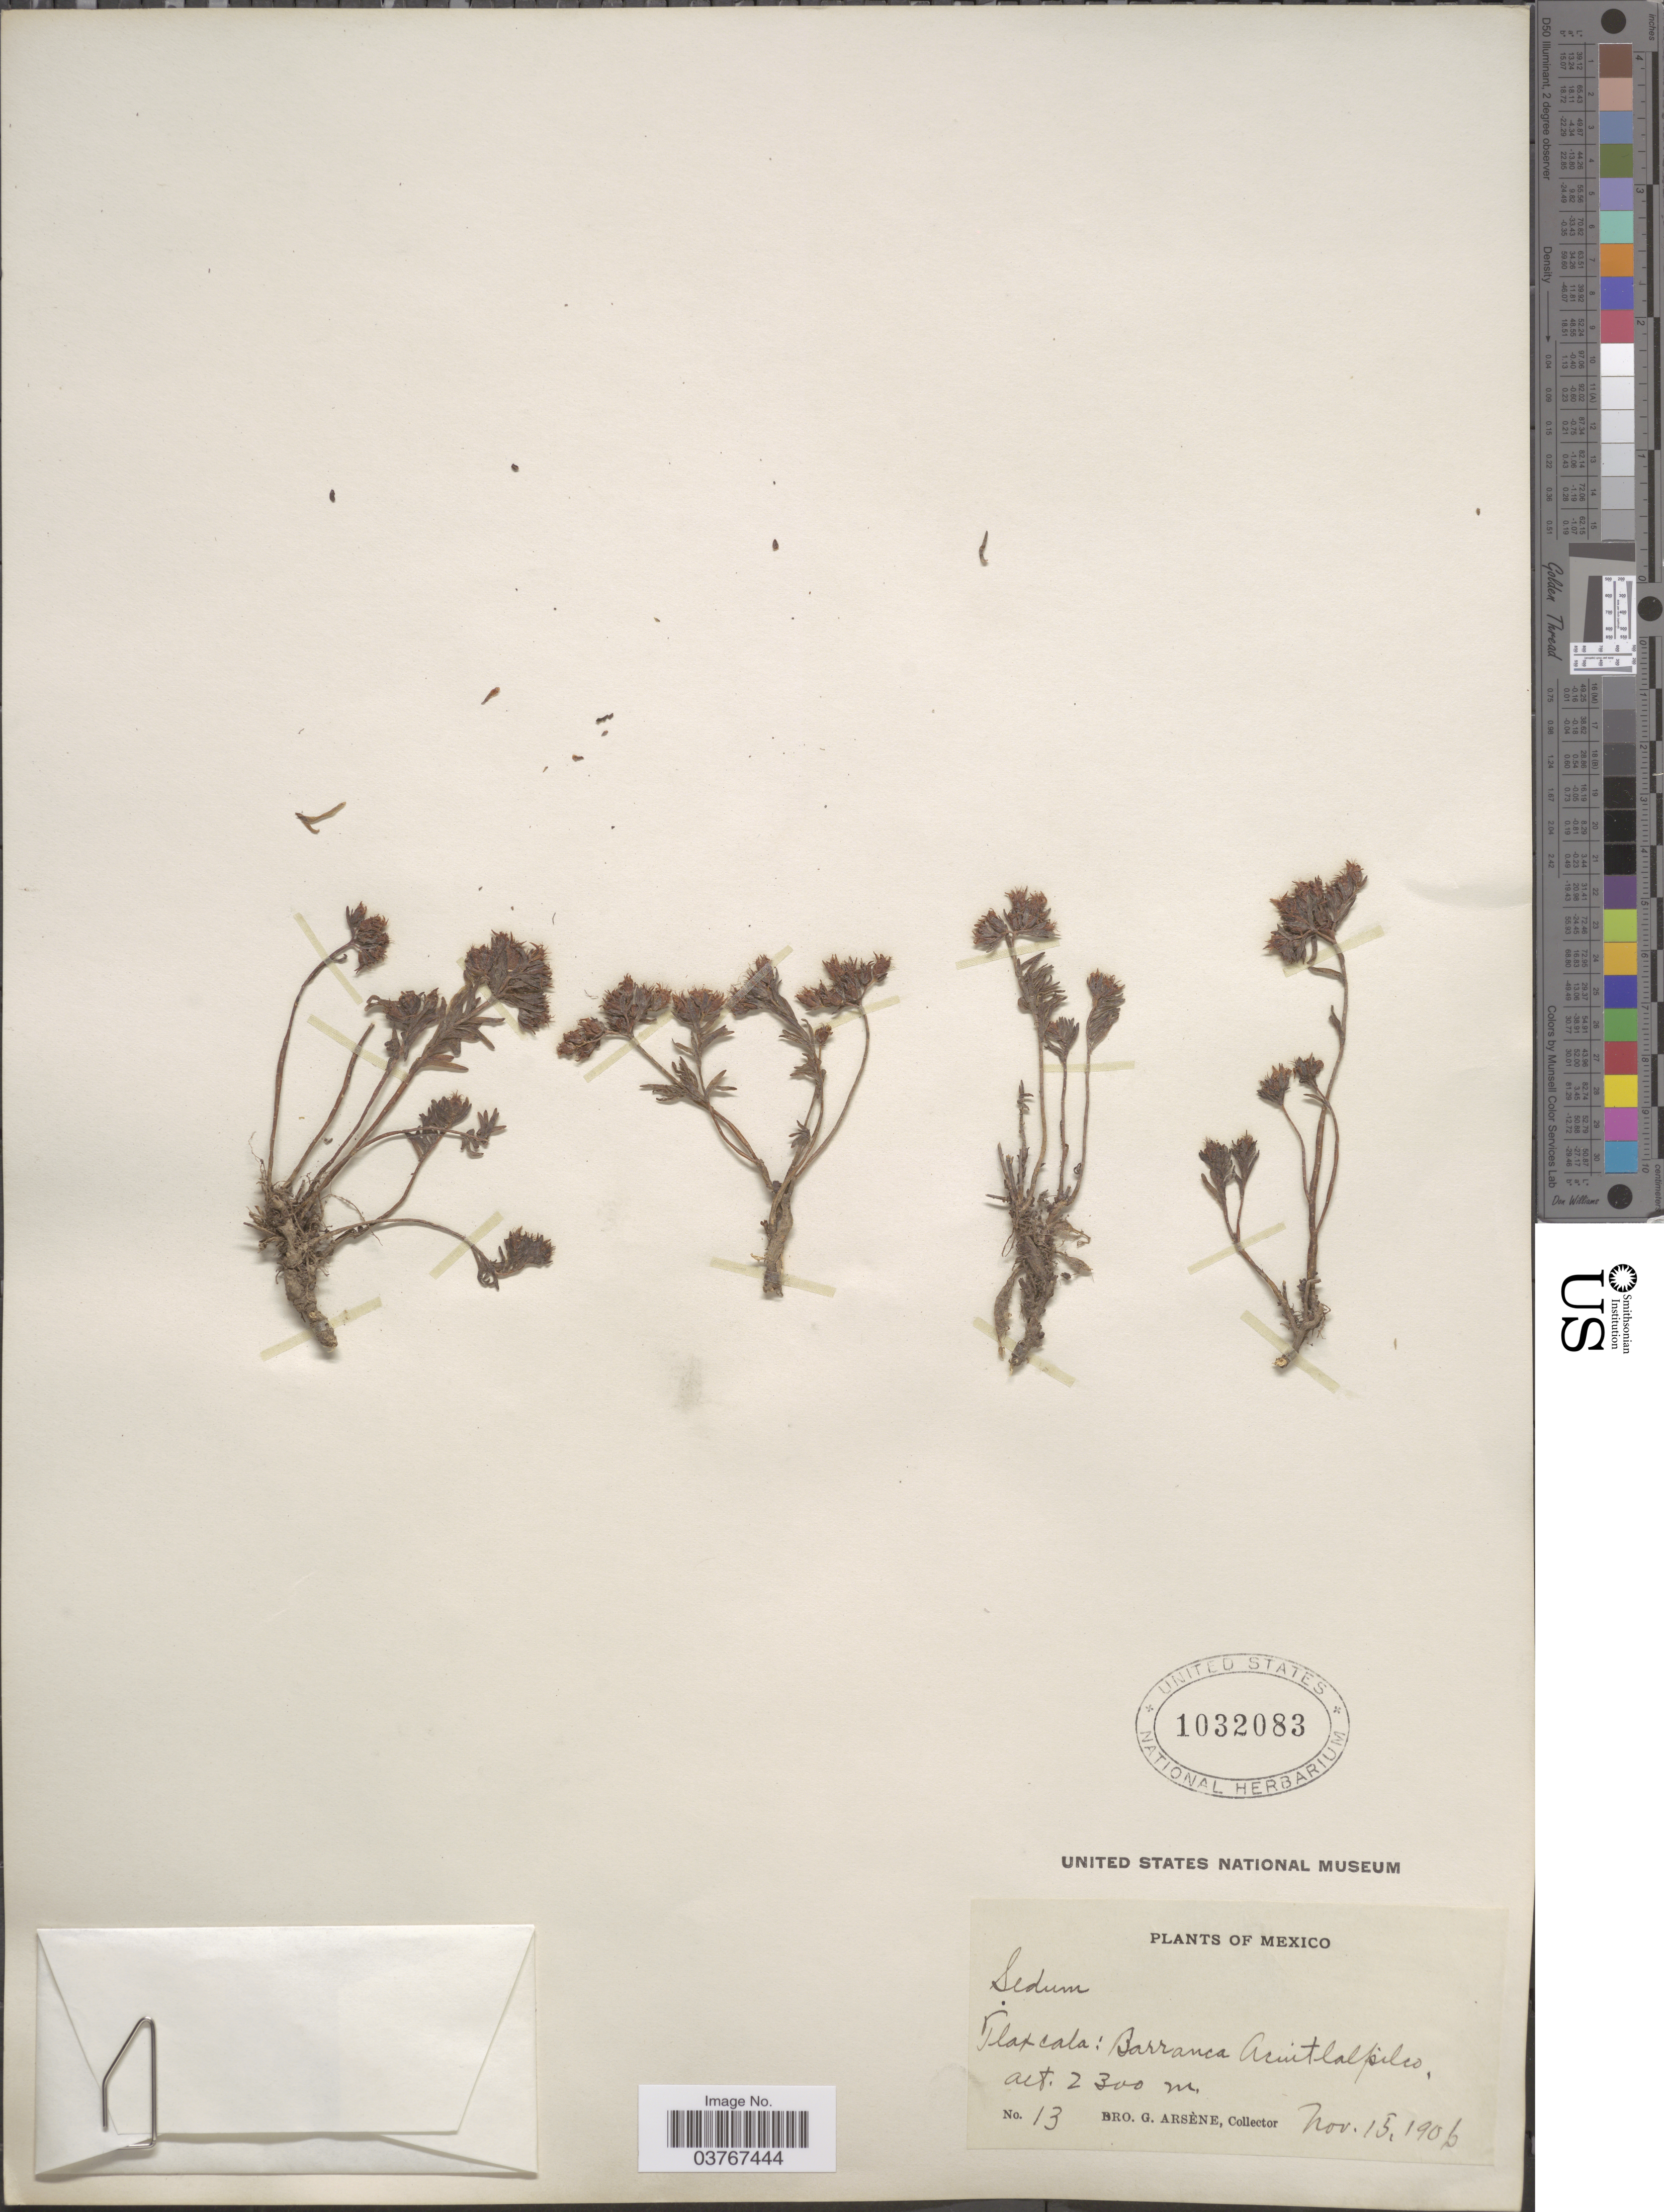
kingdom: Plantae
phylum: Tracheophyta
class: Magnoliopsida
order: Saxifragales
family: Crassulaceae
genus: Sedum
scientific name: Sedum sp.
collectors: Bro. G. Arsène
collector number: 13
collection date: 1906-11-15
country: Mexico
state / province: Tlaxcala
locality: Barranca Acuitlalpilco.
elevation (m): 2300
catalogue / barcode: US 1032083